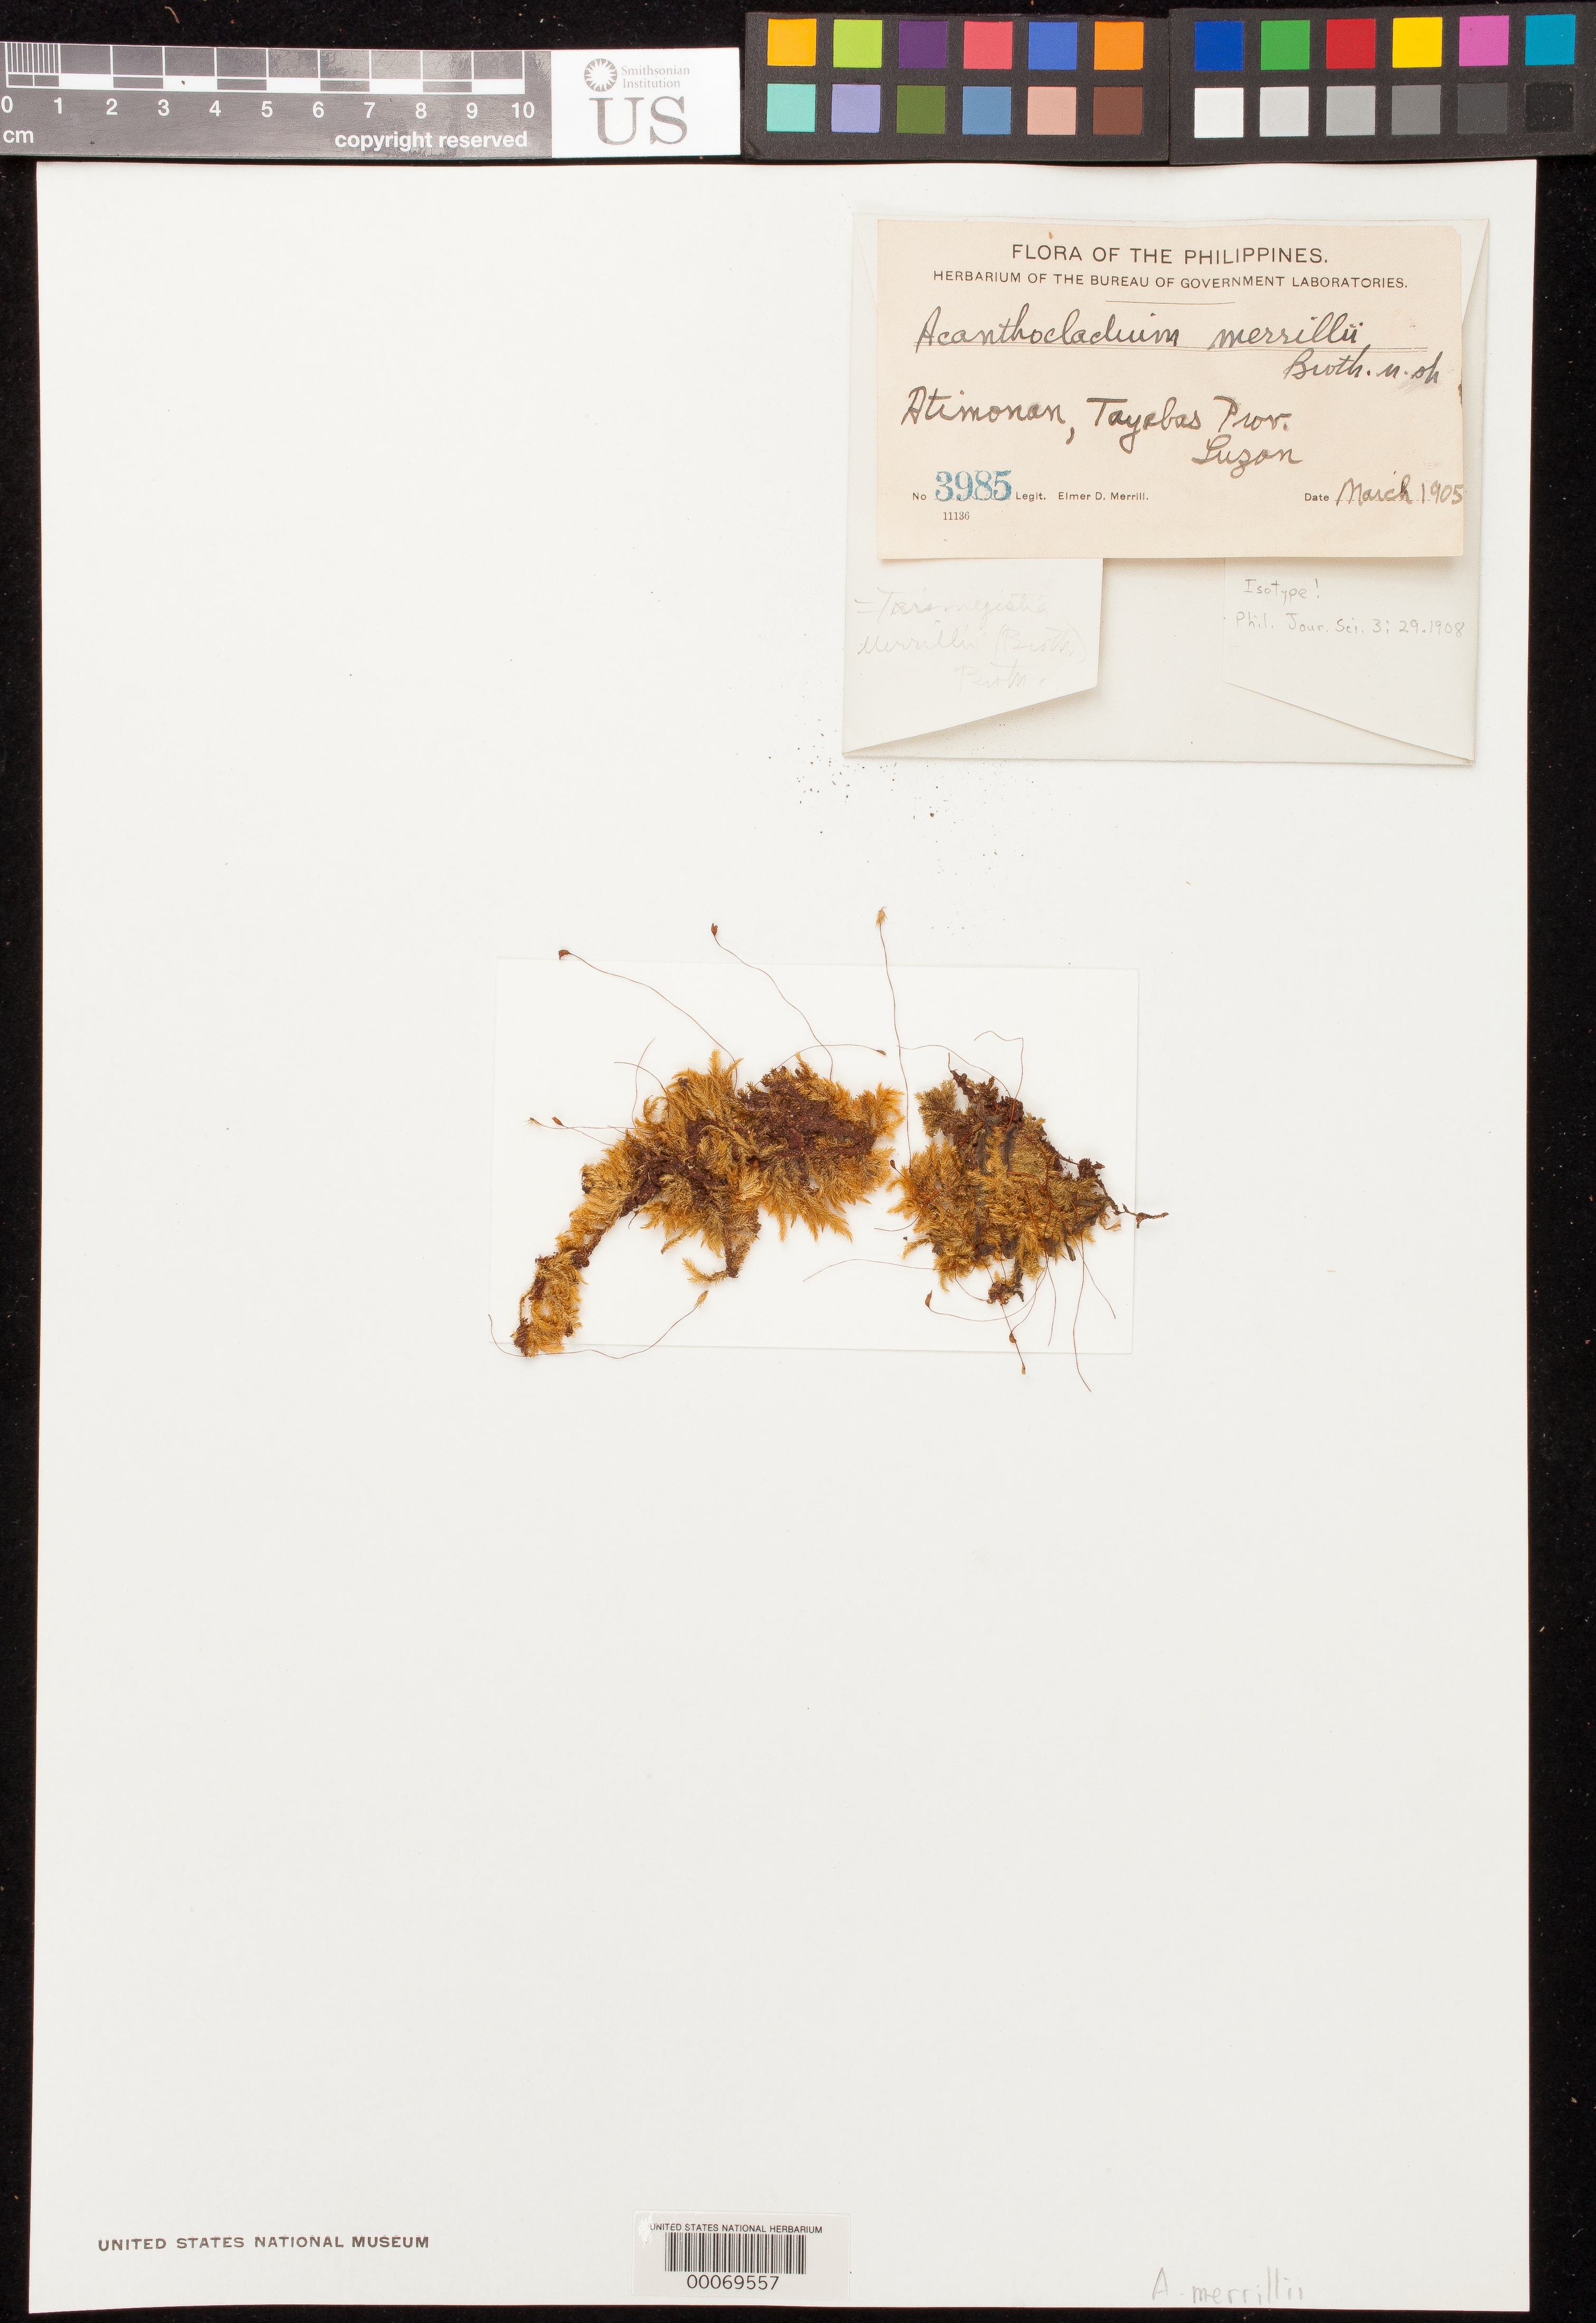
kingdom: Plantae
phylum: Bryophyta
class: Bryopsida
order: Hypnales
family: Sematophyllaceae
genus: Acanthocladium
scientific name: Acanthocladium merrillii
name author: Broth.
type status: Isotype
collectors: A. D. E. Elmer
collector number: Bur. Sci. 3985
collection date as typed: Mar 1905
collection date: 1905-03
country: Philippines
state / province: Calabarzon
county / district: Quezon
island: Luzon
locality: Tayabas Atimonan.